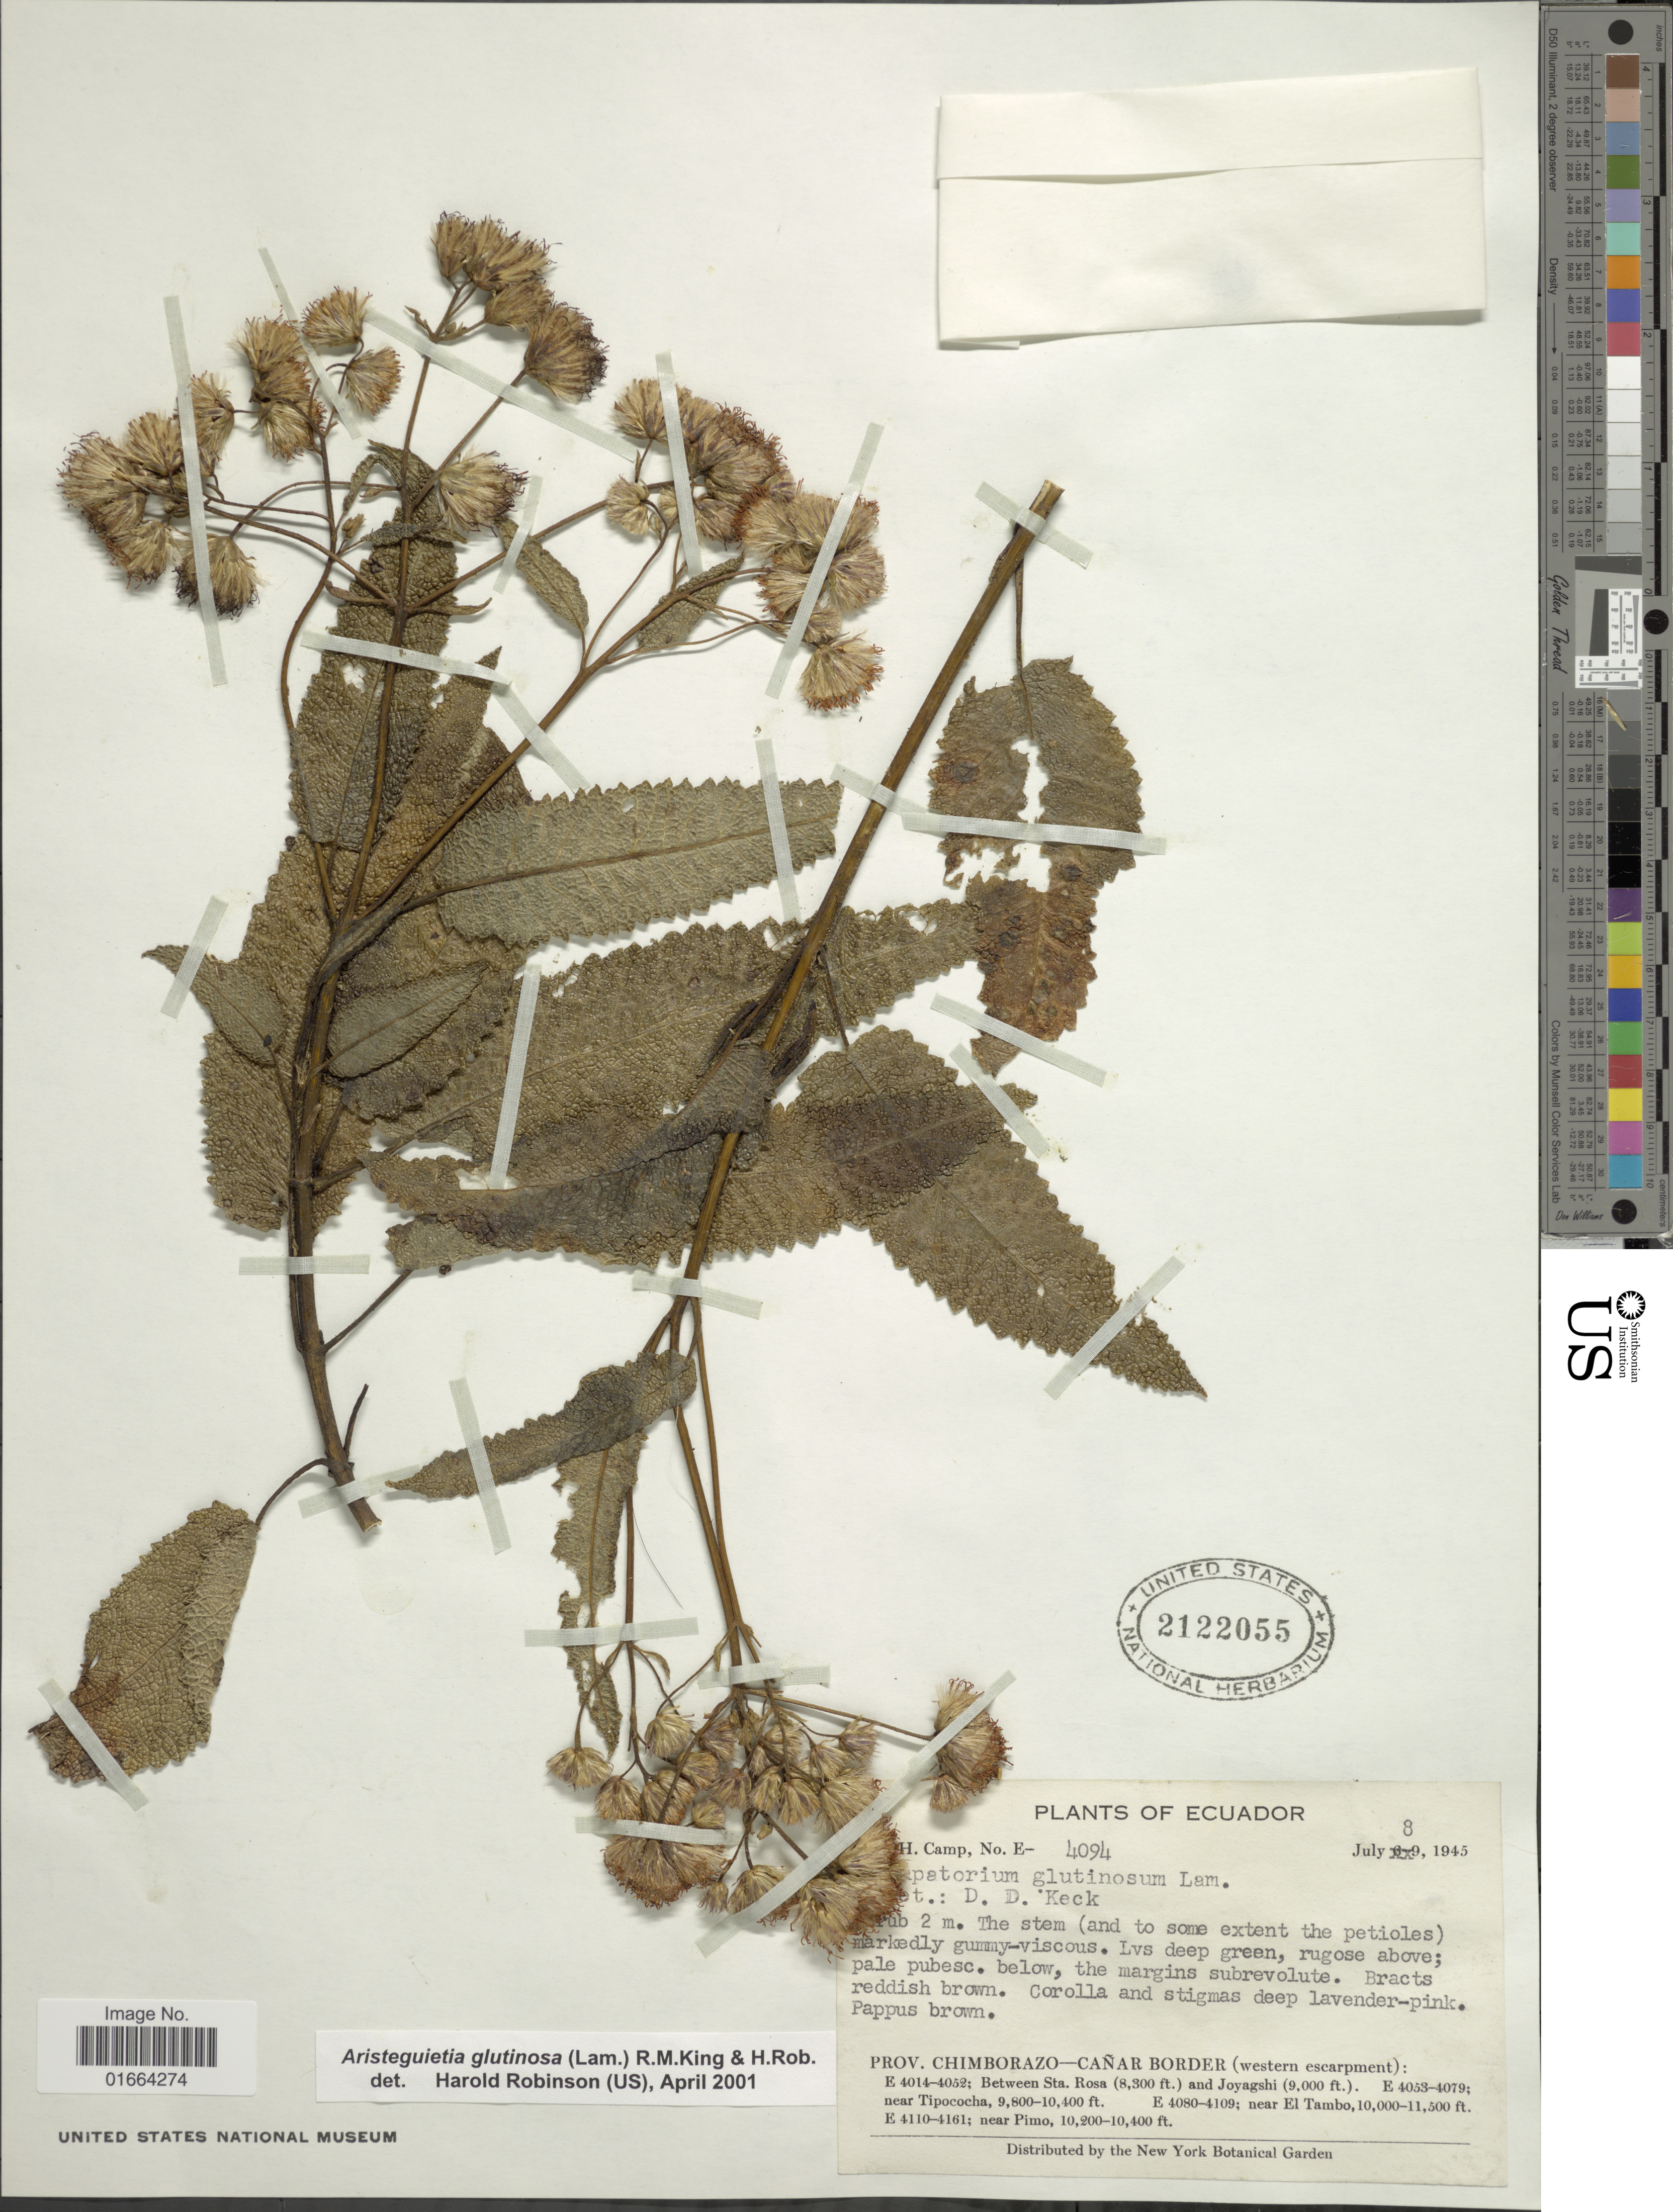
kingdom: Plantae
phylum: Tracheophyta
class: Magnoliopsida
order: Asterales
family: Asteraceae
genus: Aristeguietia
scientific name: Aristeguietia glutinosa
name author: (Lam.) R.M. King & H. Rob.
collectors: W. H. Camp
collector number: E-4094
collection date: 1945-07-08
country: Ecuador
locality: Prov. Chimborazo-Cañar border (western escarpment): E 4014-4052; Between Sta. Rosa and Joyagshi. E 4053-4079; near Tipococha. E 4080-4109; near El Tambo. E4110-4161; near Pimo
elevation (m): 2530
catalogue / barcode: US 2122055